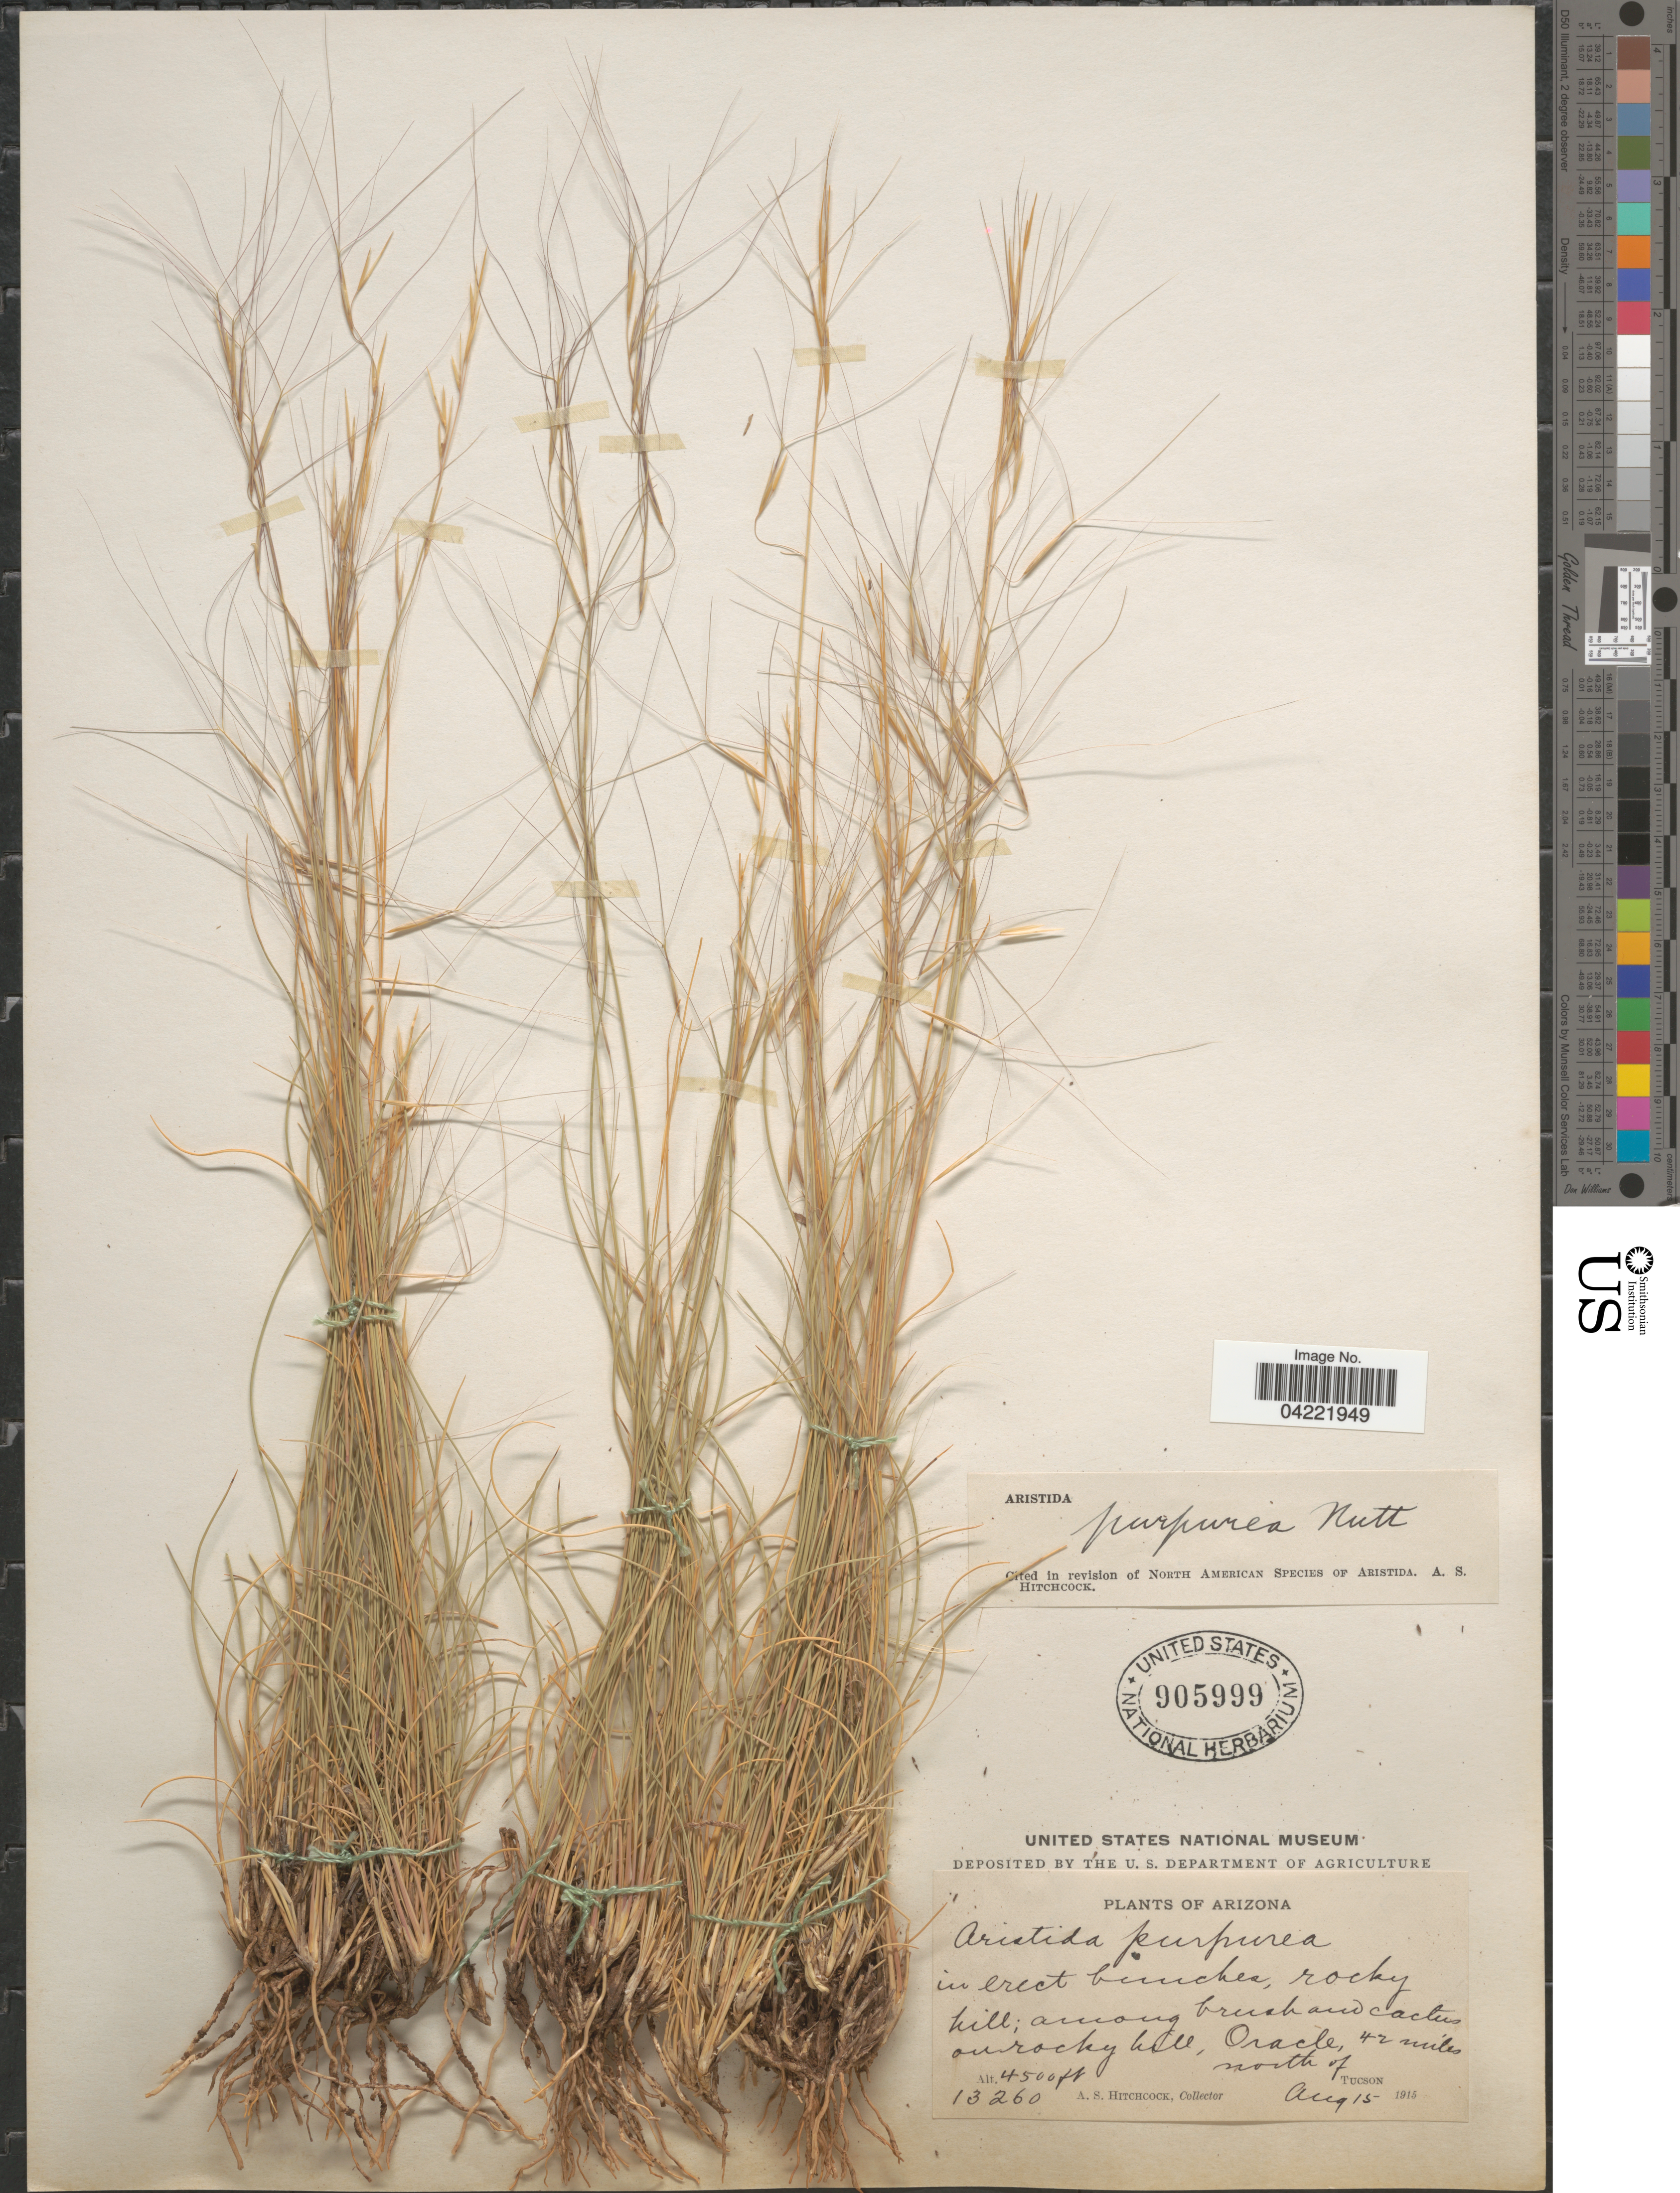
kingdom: Plantae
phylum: Tracheophyta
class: Liliopsida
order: Poales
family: Poaceae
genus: Aristida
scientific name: Aristida purpurea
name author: Nutt.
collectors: A. S. Hitchcock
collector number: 13260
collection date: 1915-08-15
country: United States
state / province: Arizona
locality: In erect bunches, rocky hill; among brush and cactus on rocky hill, Oracle, 42 miles north of Tucson.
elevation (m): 1372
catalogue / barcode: US 905999